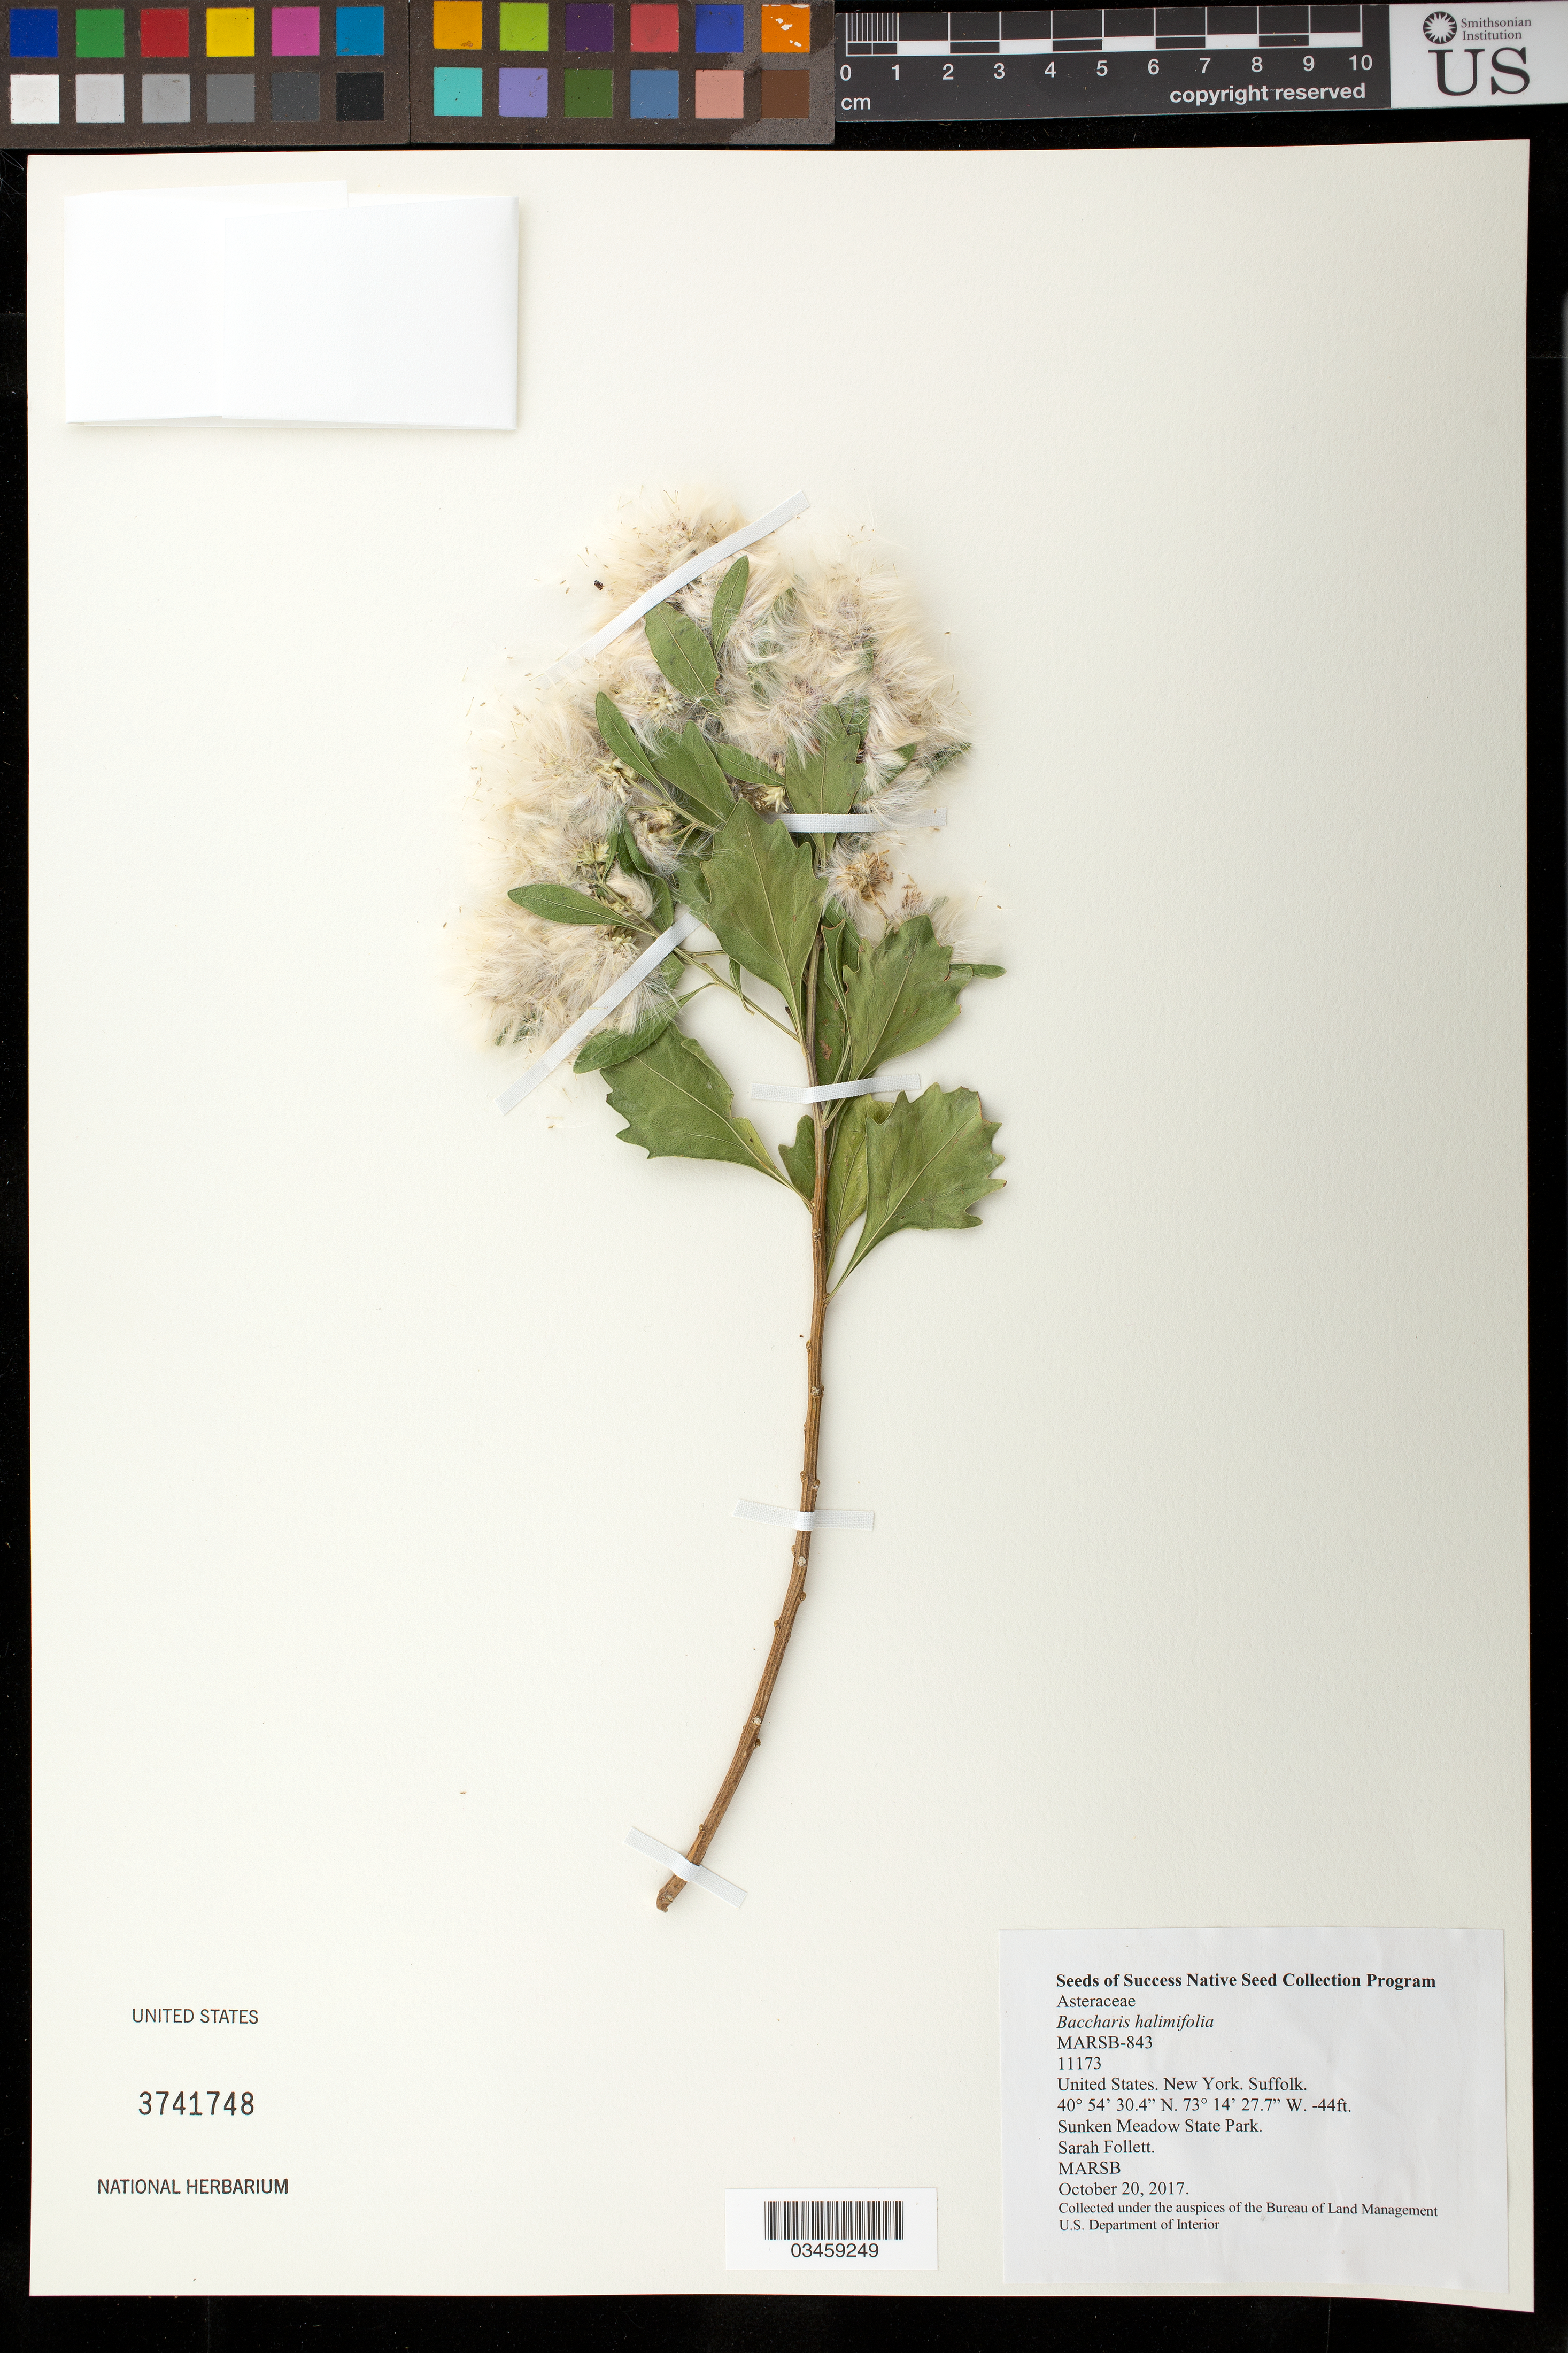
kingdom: Plantae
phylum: Tracheophyta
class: Magnoliopsida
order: Asterales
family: Asteraceae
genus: Baccharis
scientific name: Baccharis halimifolia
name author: L.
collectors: S. Follett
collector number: MARSB-843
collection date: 2017-10-20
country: United States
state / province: New York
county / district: Suffolk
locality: Sunken Meadow State Park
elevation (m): -13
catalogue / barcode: US 3741748